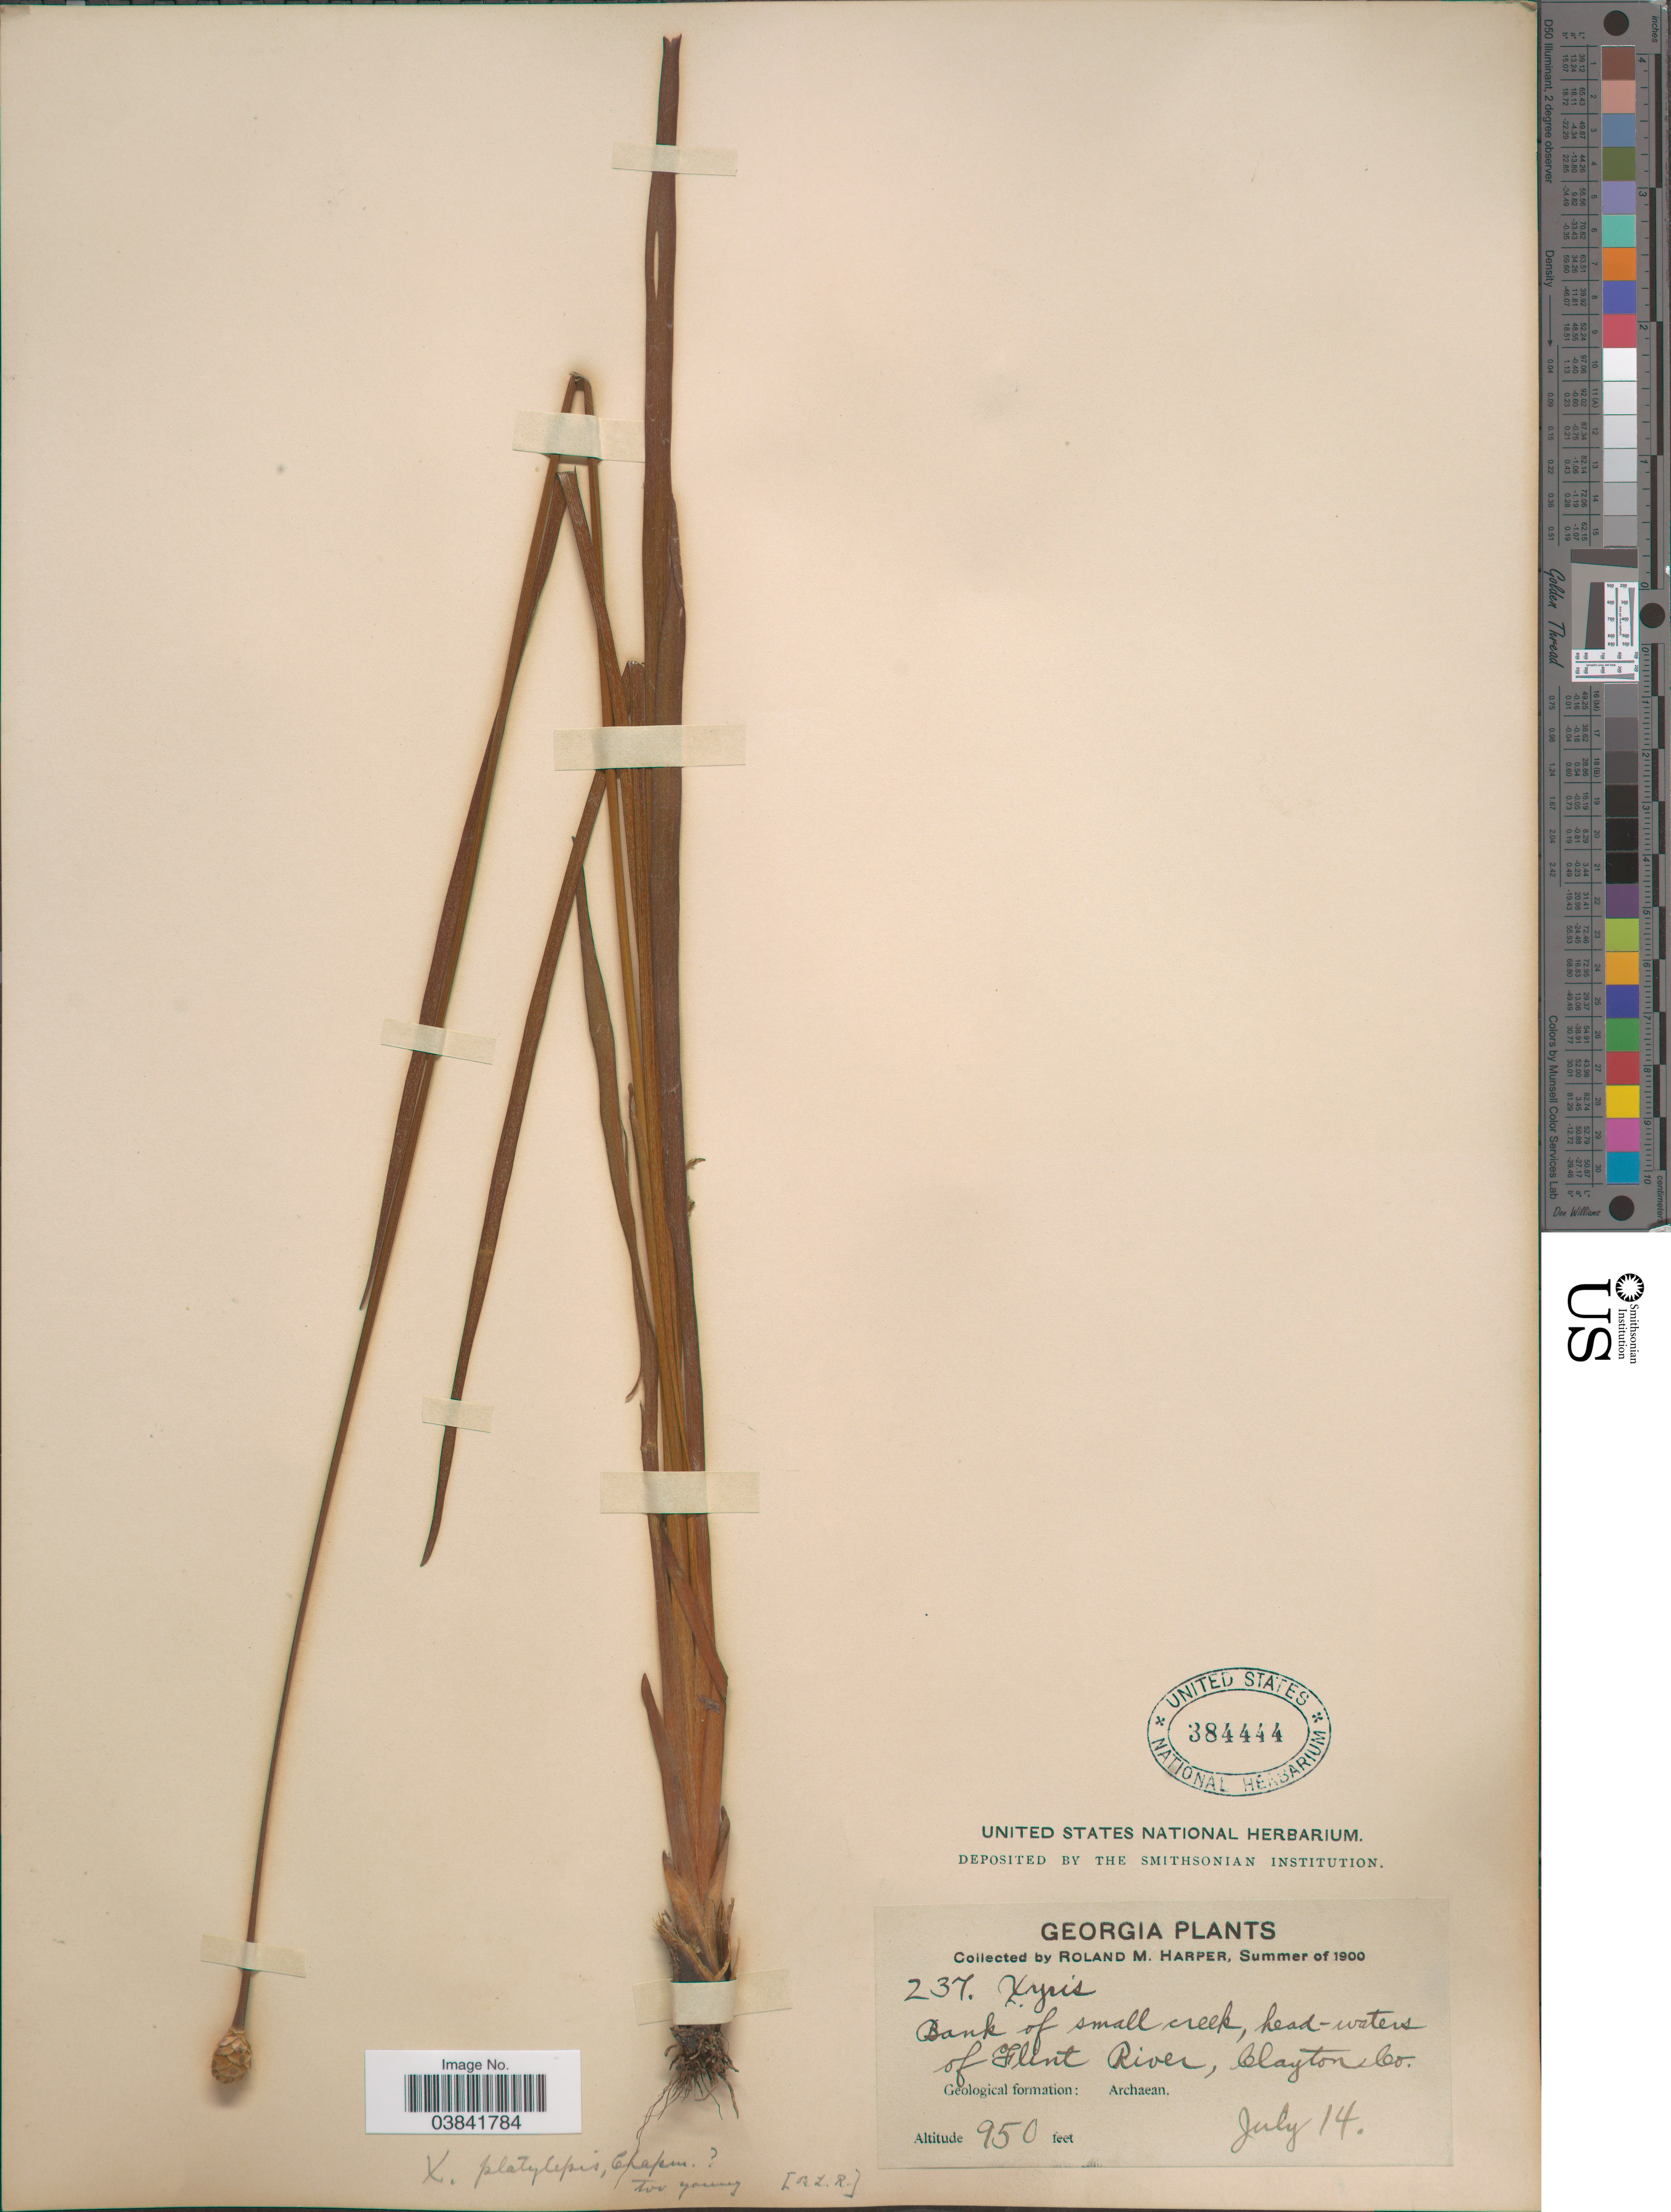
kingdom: Plantae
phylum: Tracheophyta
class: Liliopsida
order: Poales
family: Xyridaceae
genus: Xyris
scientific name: Xyris platylepis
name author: Chapm.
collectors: R. M. Harper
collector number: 237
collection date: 1900-07-14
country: United States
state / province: Georgia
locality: Bank of small creek, head-waters of Flint River, Clayton Co. Geological formation: Archaean.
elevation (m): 290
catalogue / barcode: US 384444